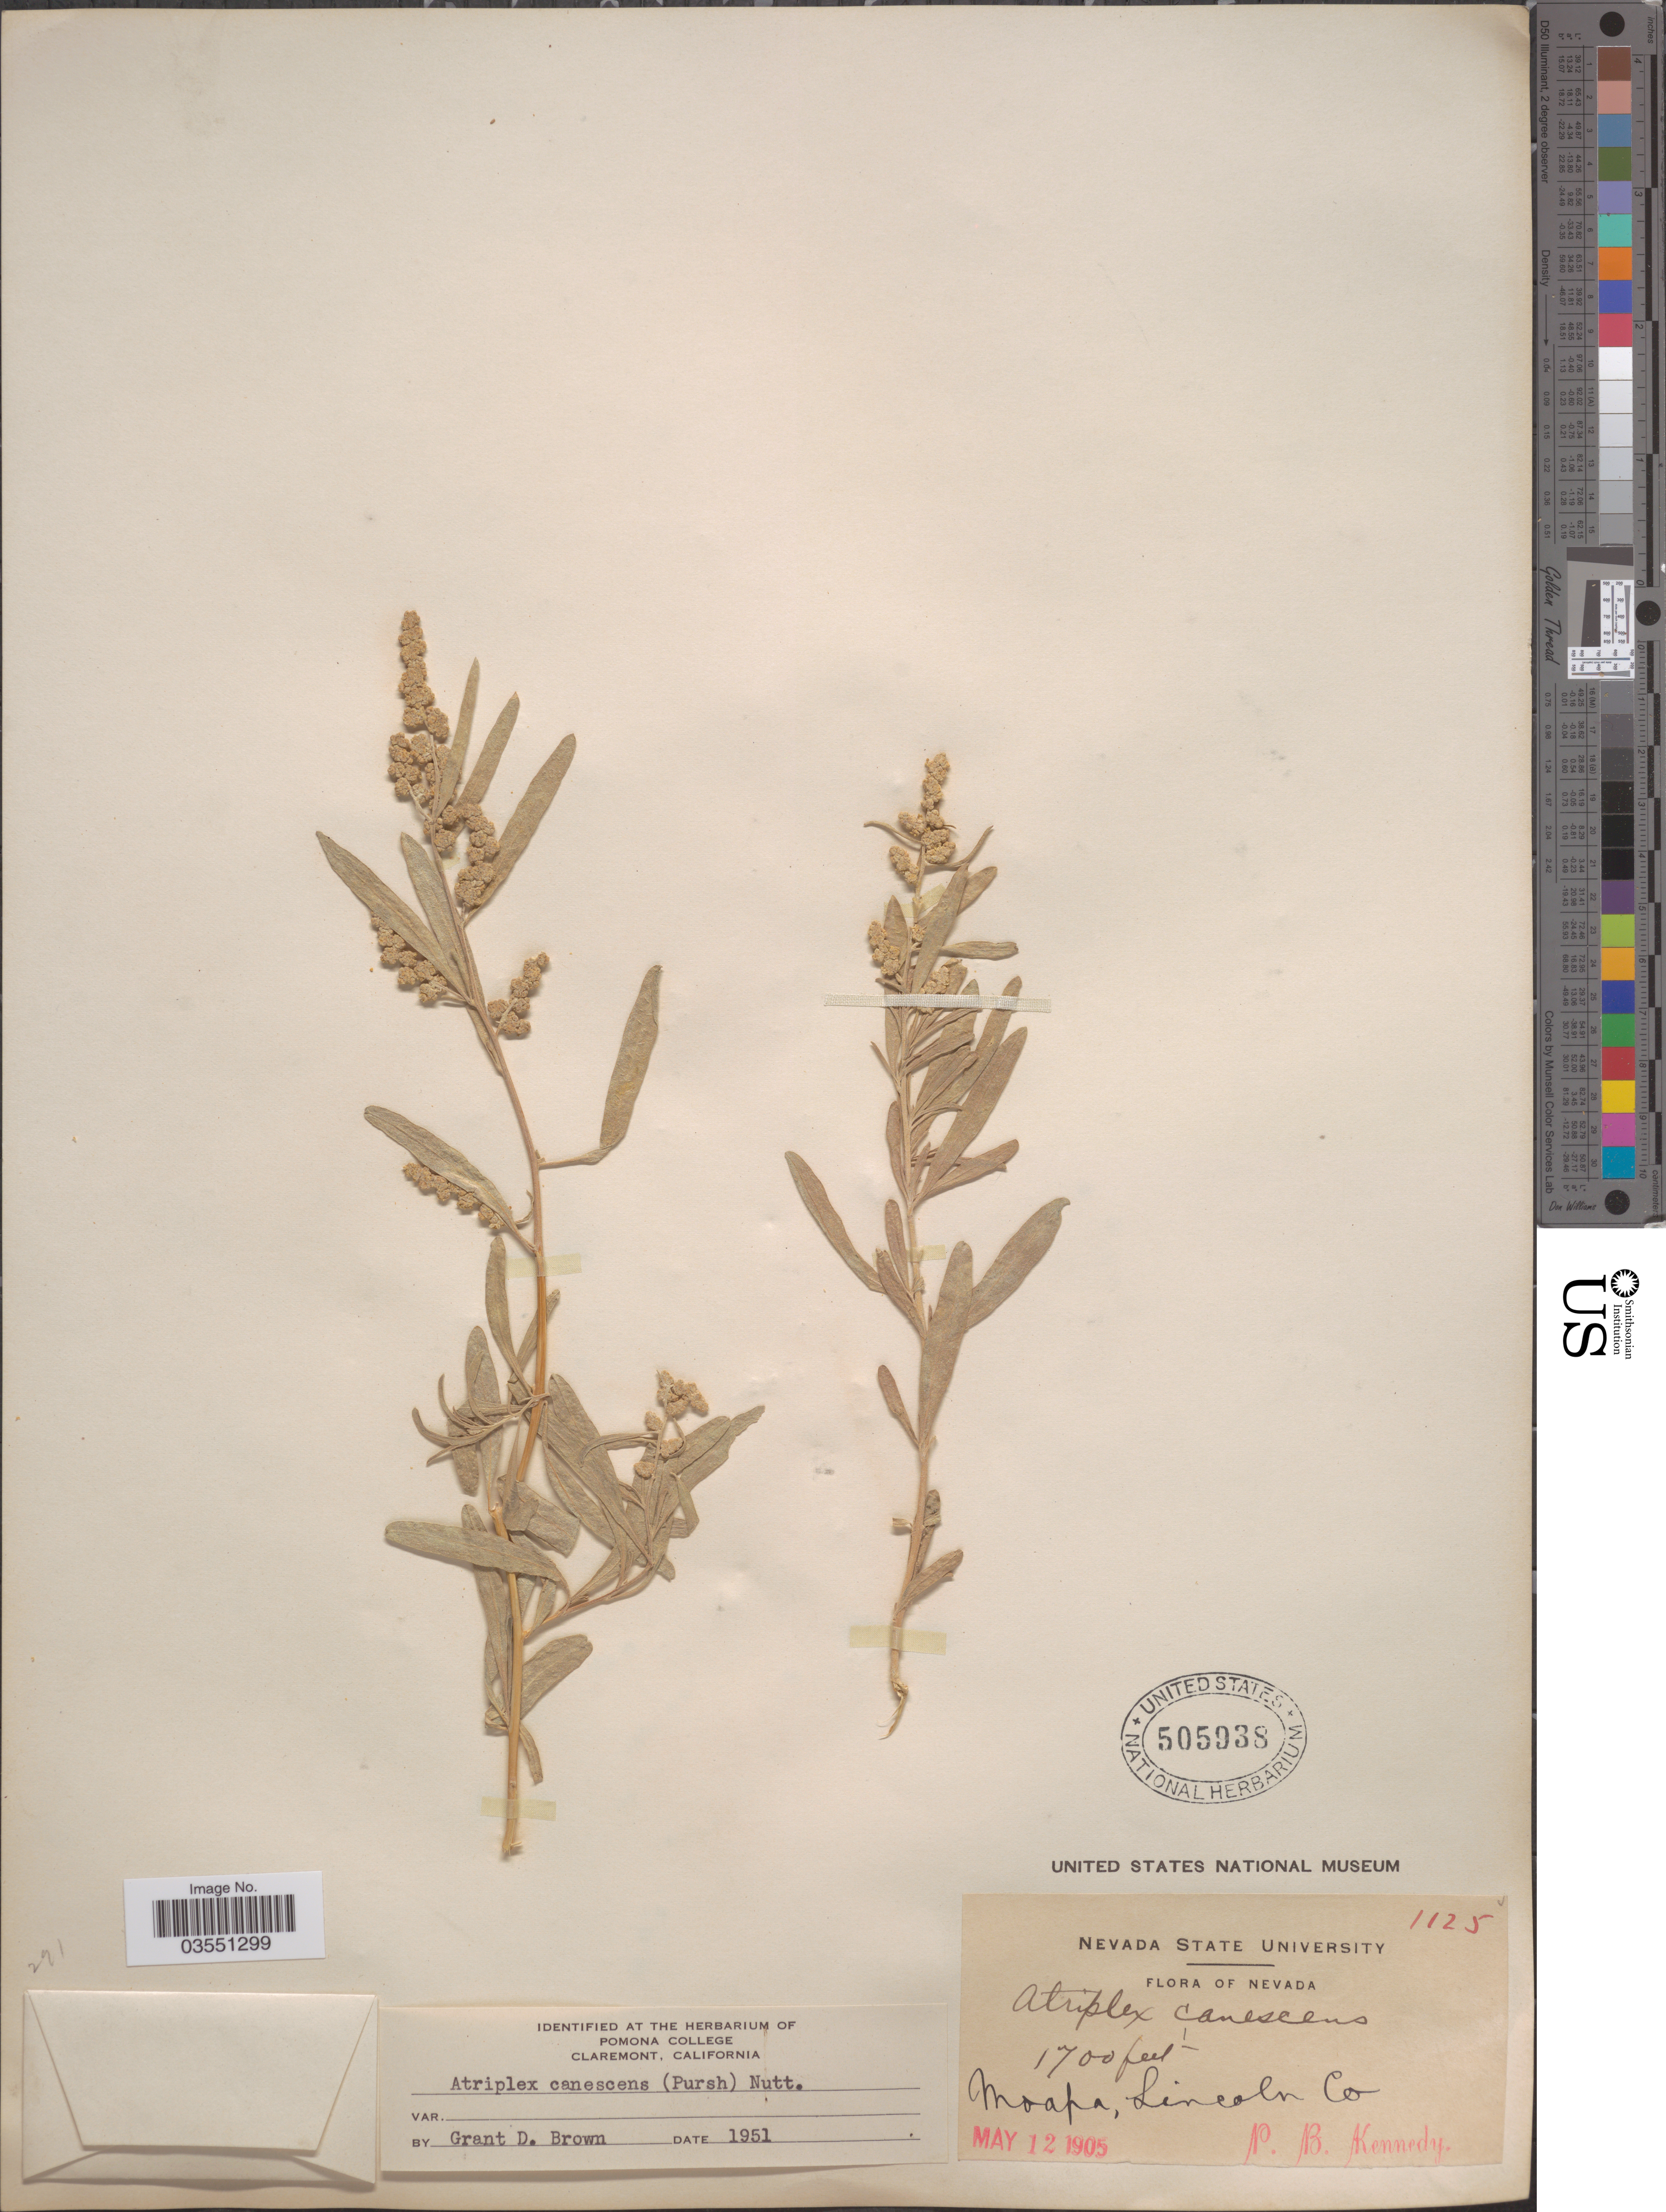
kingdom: Plantae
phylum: Tracheophyta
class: Magnoliopsida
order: Caryophyllales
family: Amaranthaceae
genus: Atriplex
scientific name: Atriplex canescens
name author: (Pursh) Nutt.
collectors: P. B. Kennedy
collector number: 1125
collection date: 1905-05-12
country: United States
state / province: Nevada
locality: Moapa, Lincoln Co.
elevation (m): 518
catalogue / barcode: US 505938